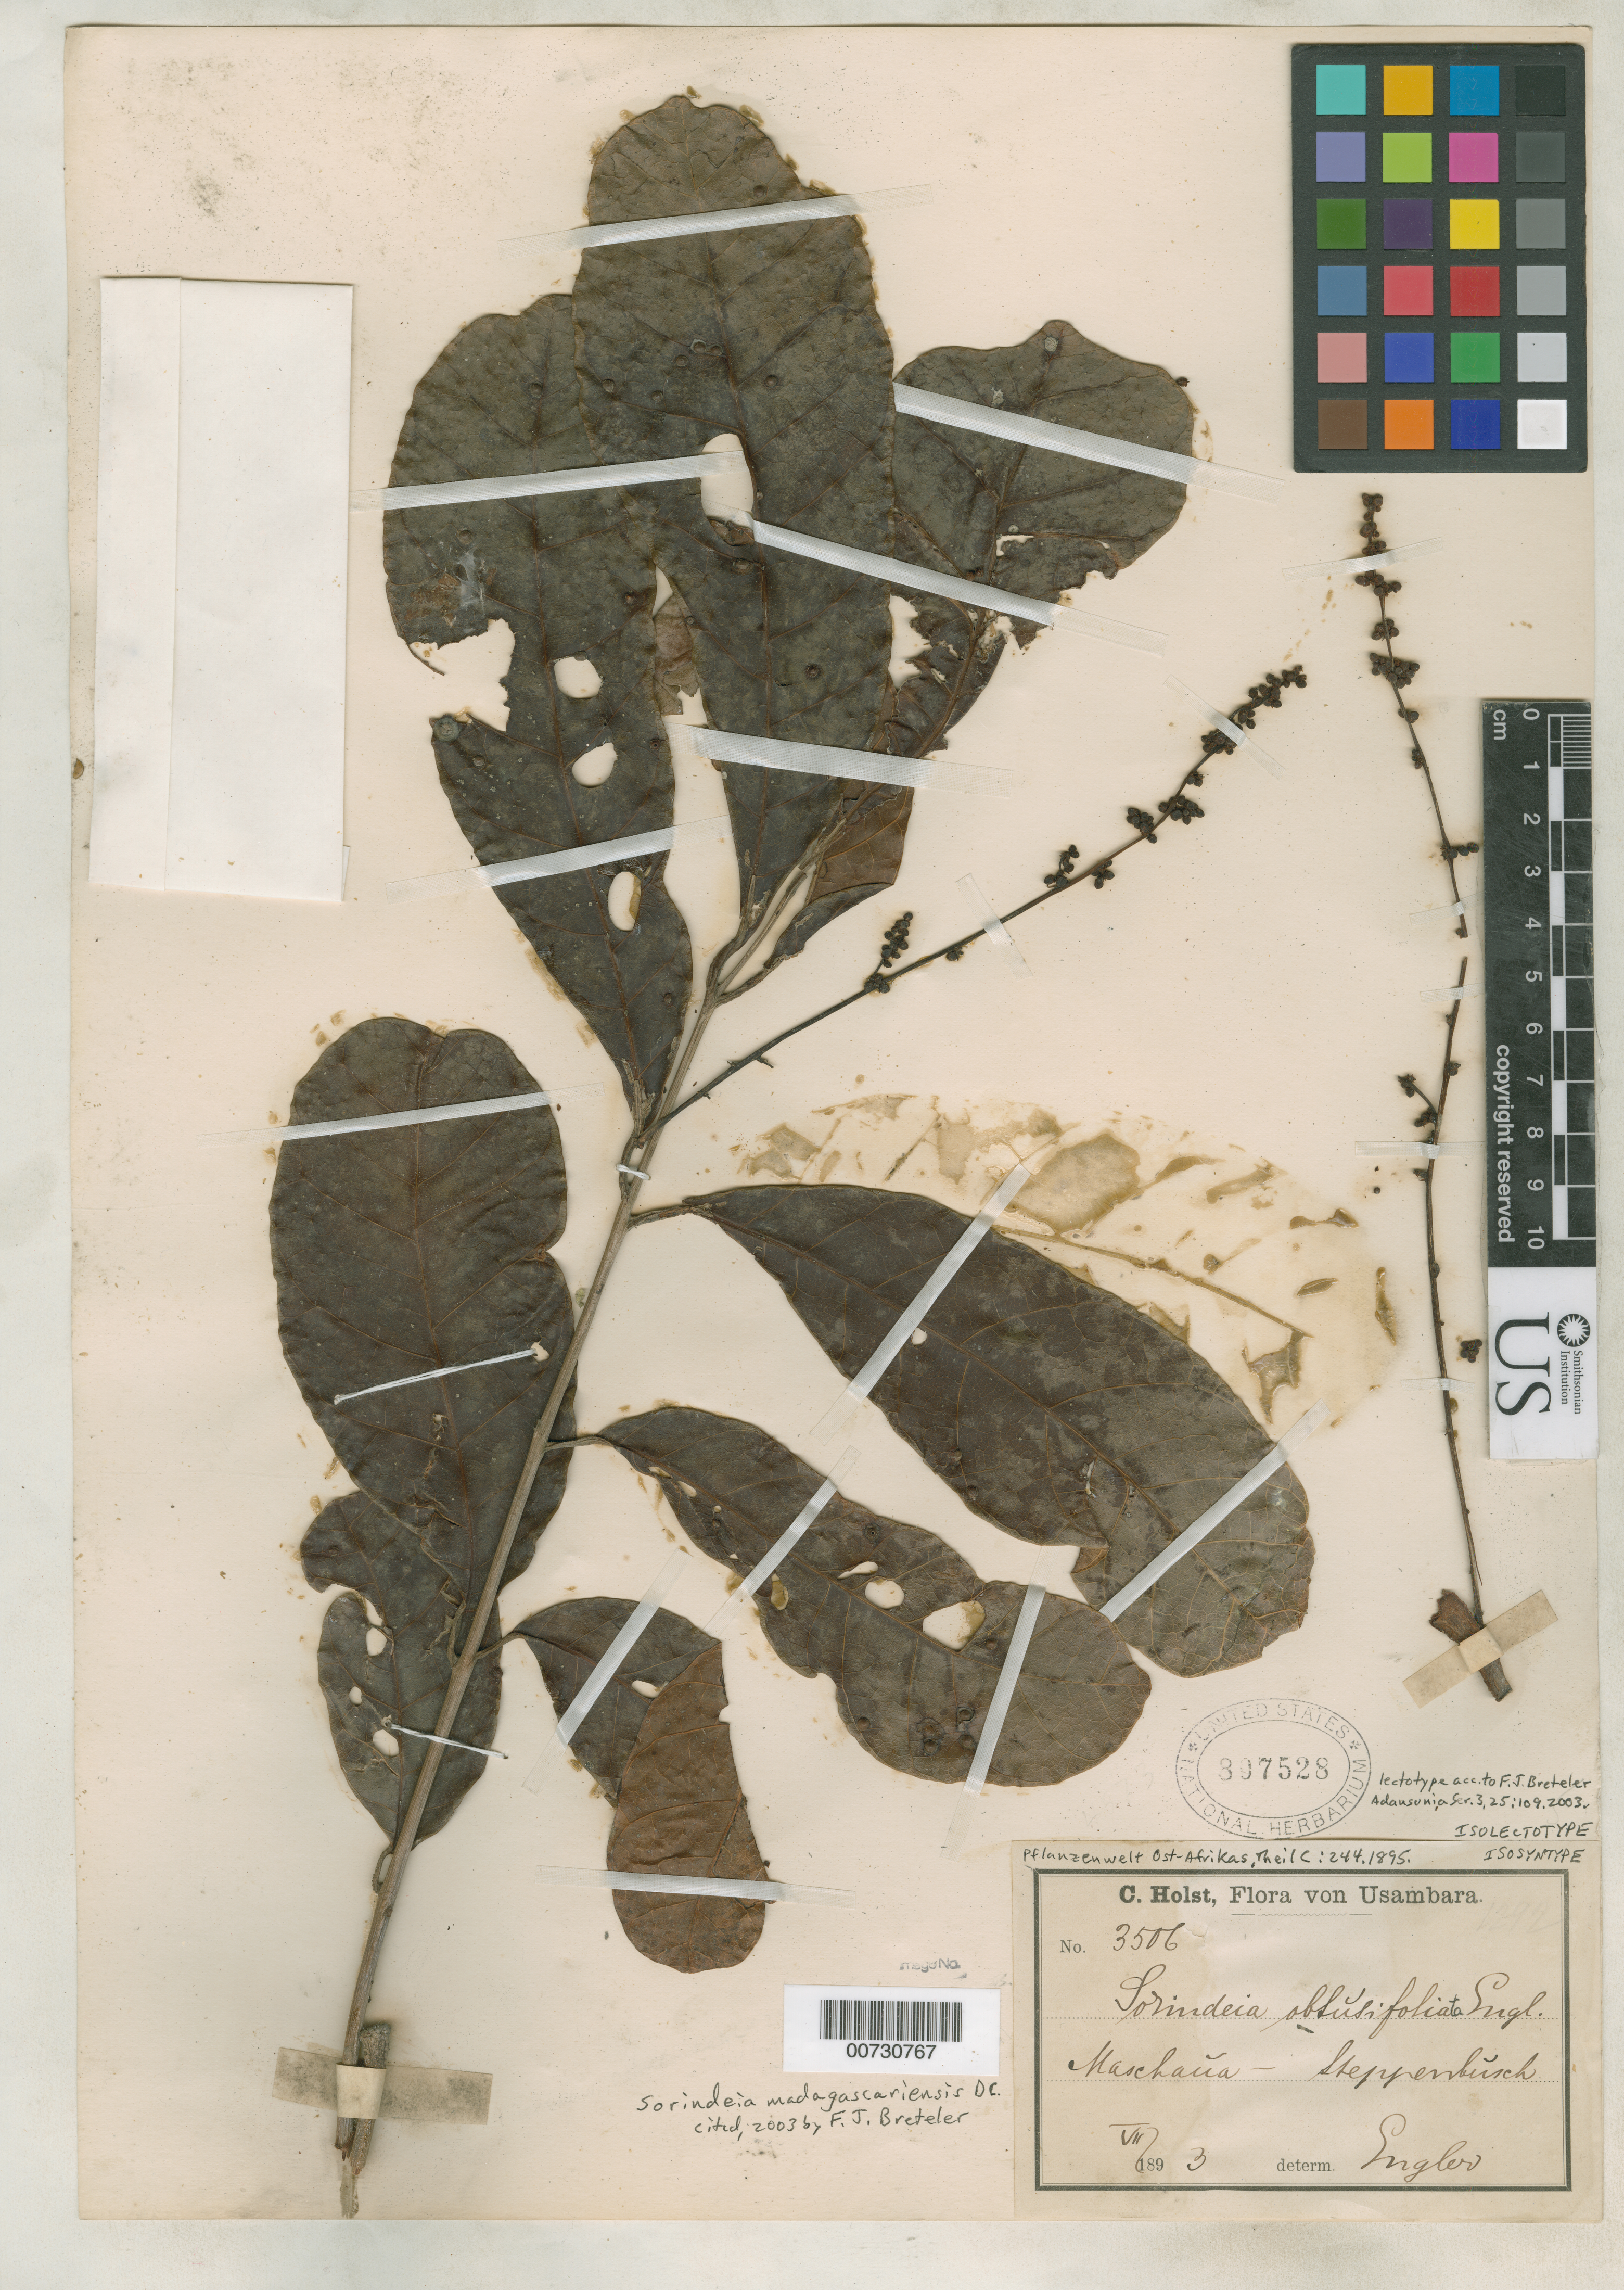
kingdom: Plantae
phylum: Tracheophyta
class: Magnoliopsida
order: Sapindales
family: Anacardiaceae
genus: Sorindeia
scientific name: Sorindeia obtusifoliata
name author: Engl.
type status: Isolectotype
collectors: C. H. Holst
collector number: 3506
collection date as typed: Jul 1893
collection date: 1893-07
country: Tanzania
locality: Usambara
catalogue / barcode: US 897528